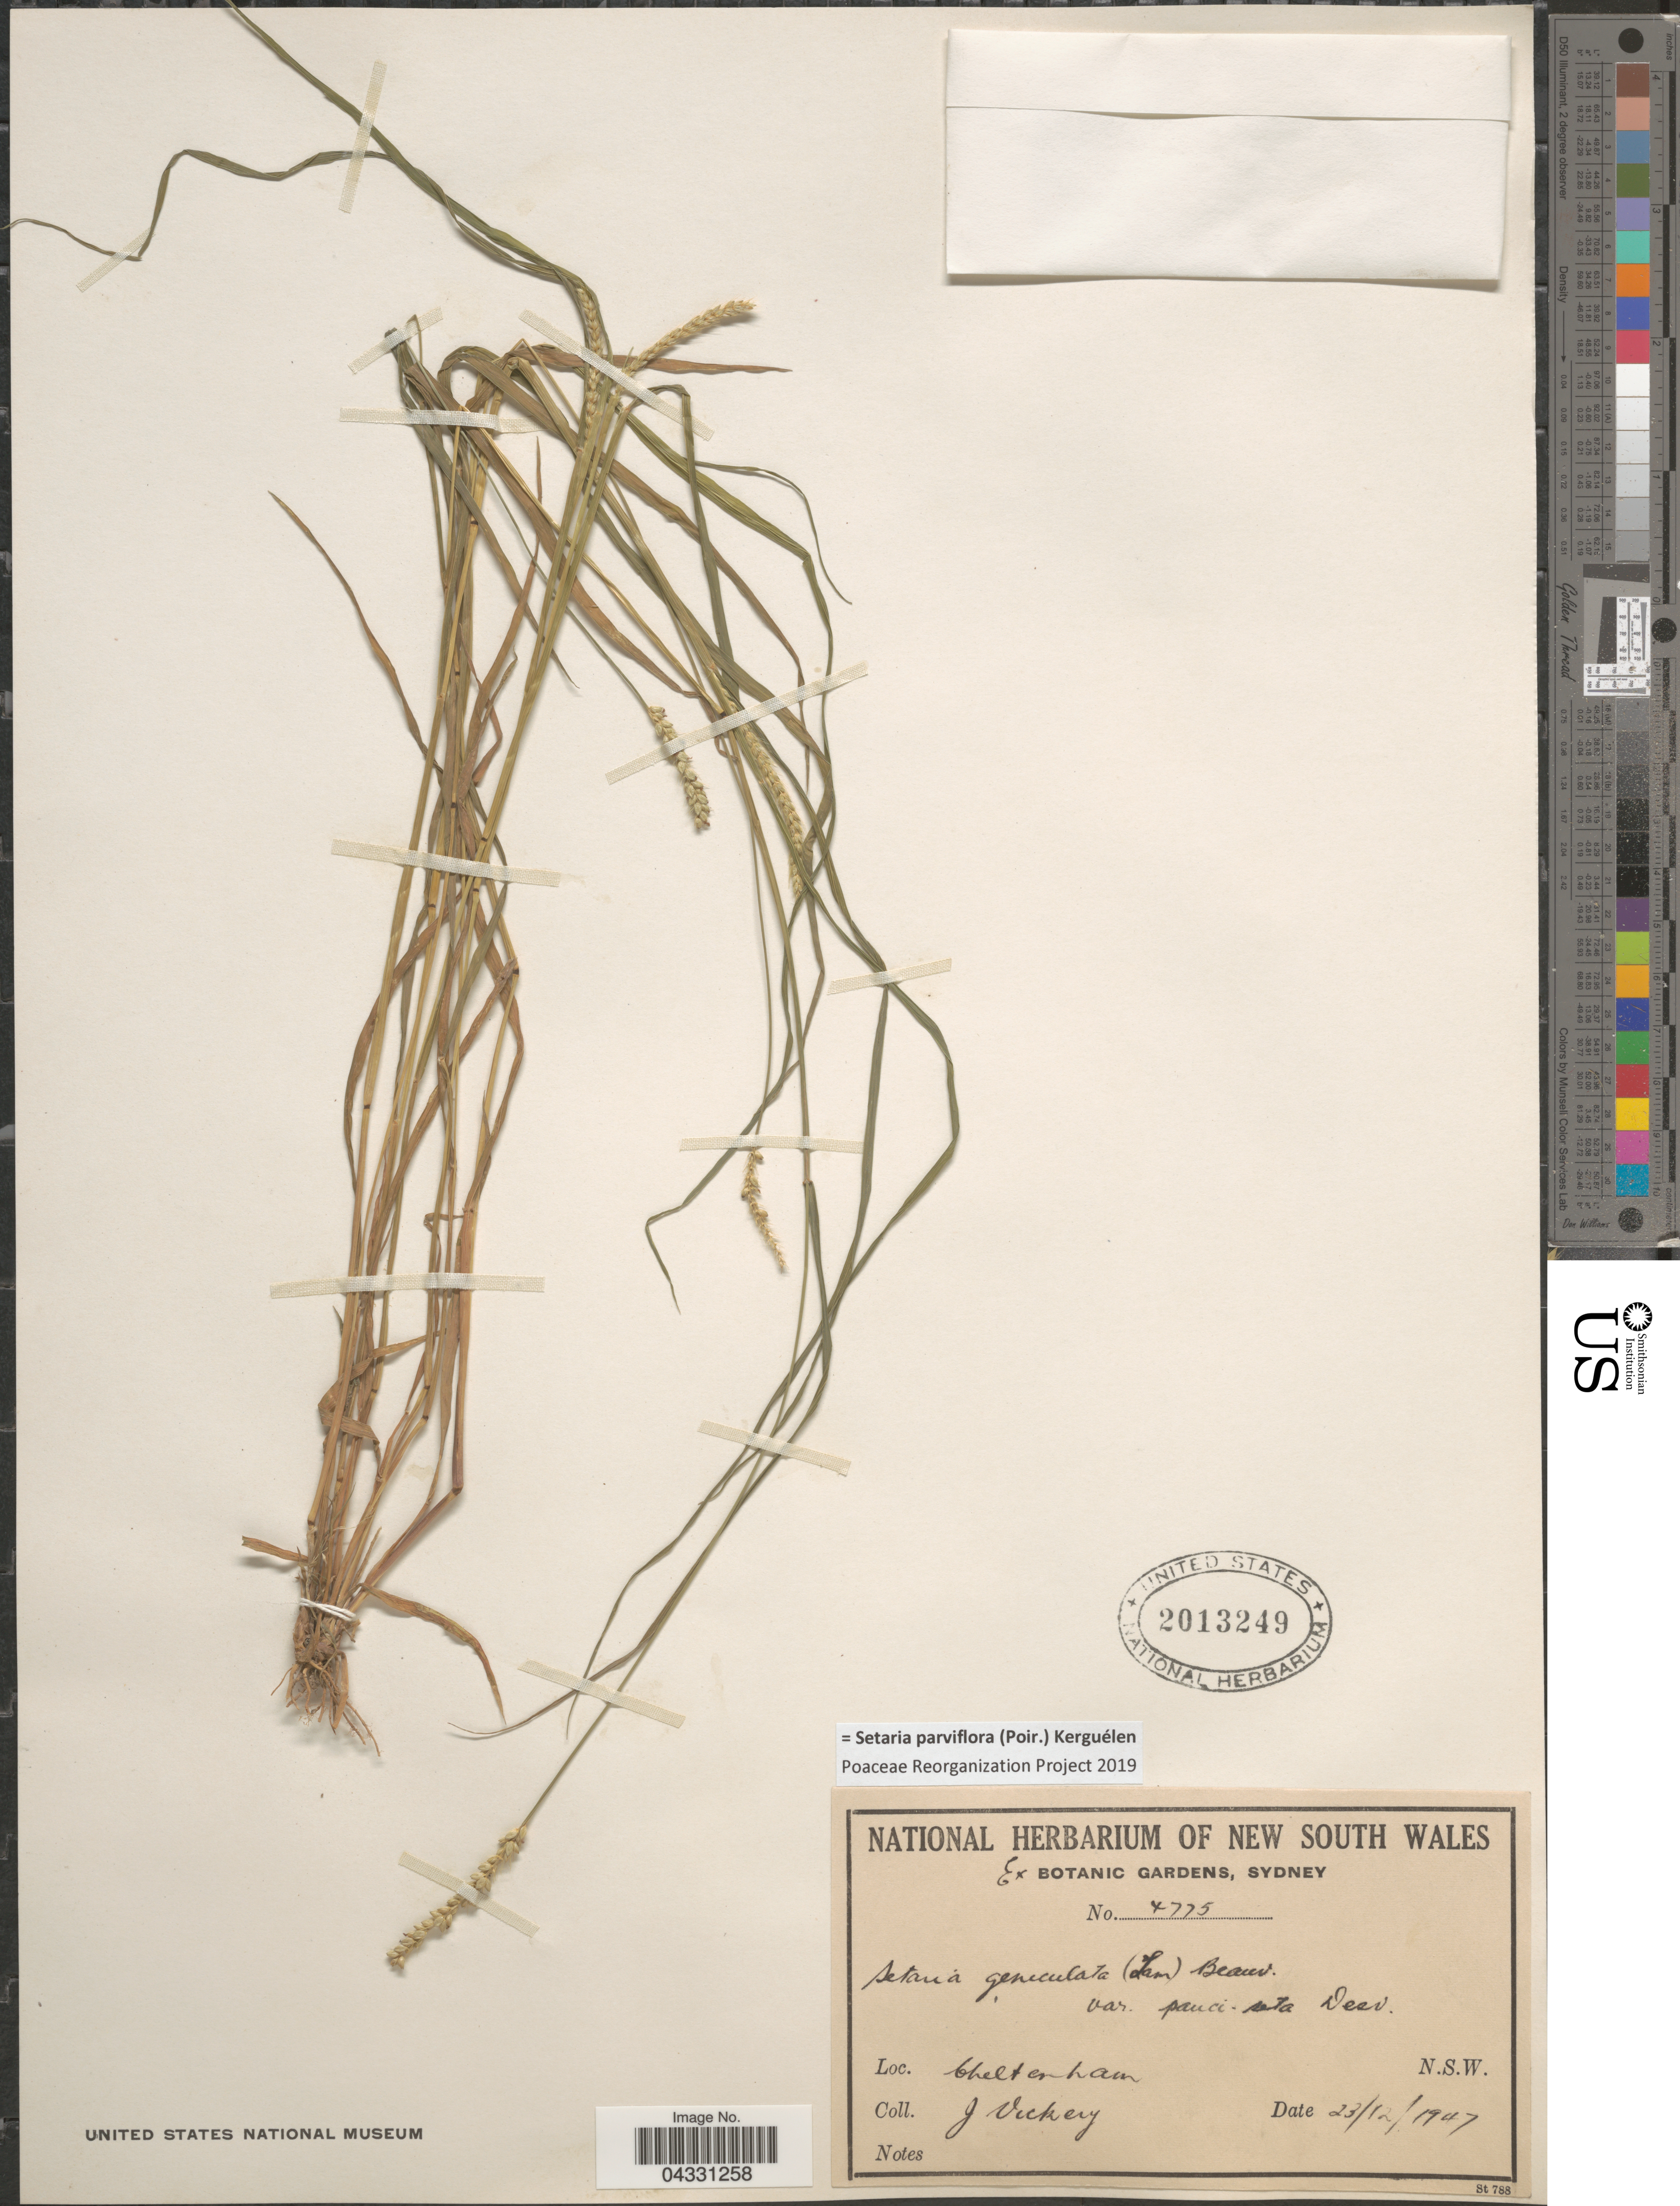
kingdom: Plantae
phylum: Tracheophyta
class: Liliopsida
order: Poales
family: Poaceae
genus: Setaria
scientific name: Setaria parviflora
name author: (Poir.) Kerguélen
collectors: J. Vickery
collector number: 4775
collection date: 1947-12-23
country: Australia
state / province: New South Wales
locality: Cheltenham.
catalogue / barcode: US 2013249